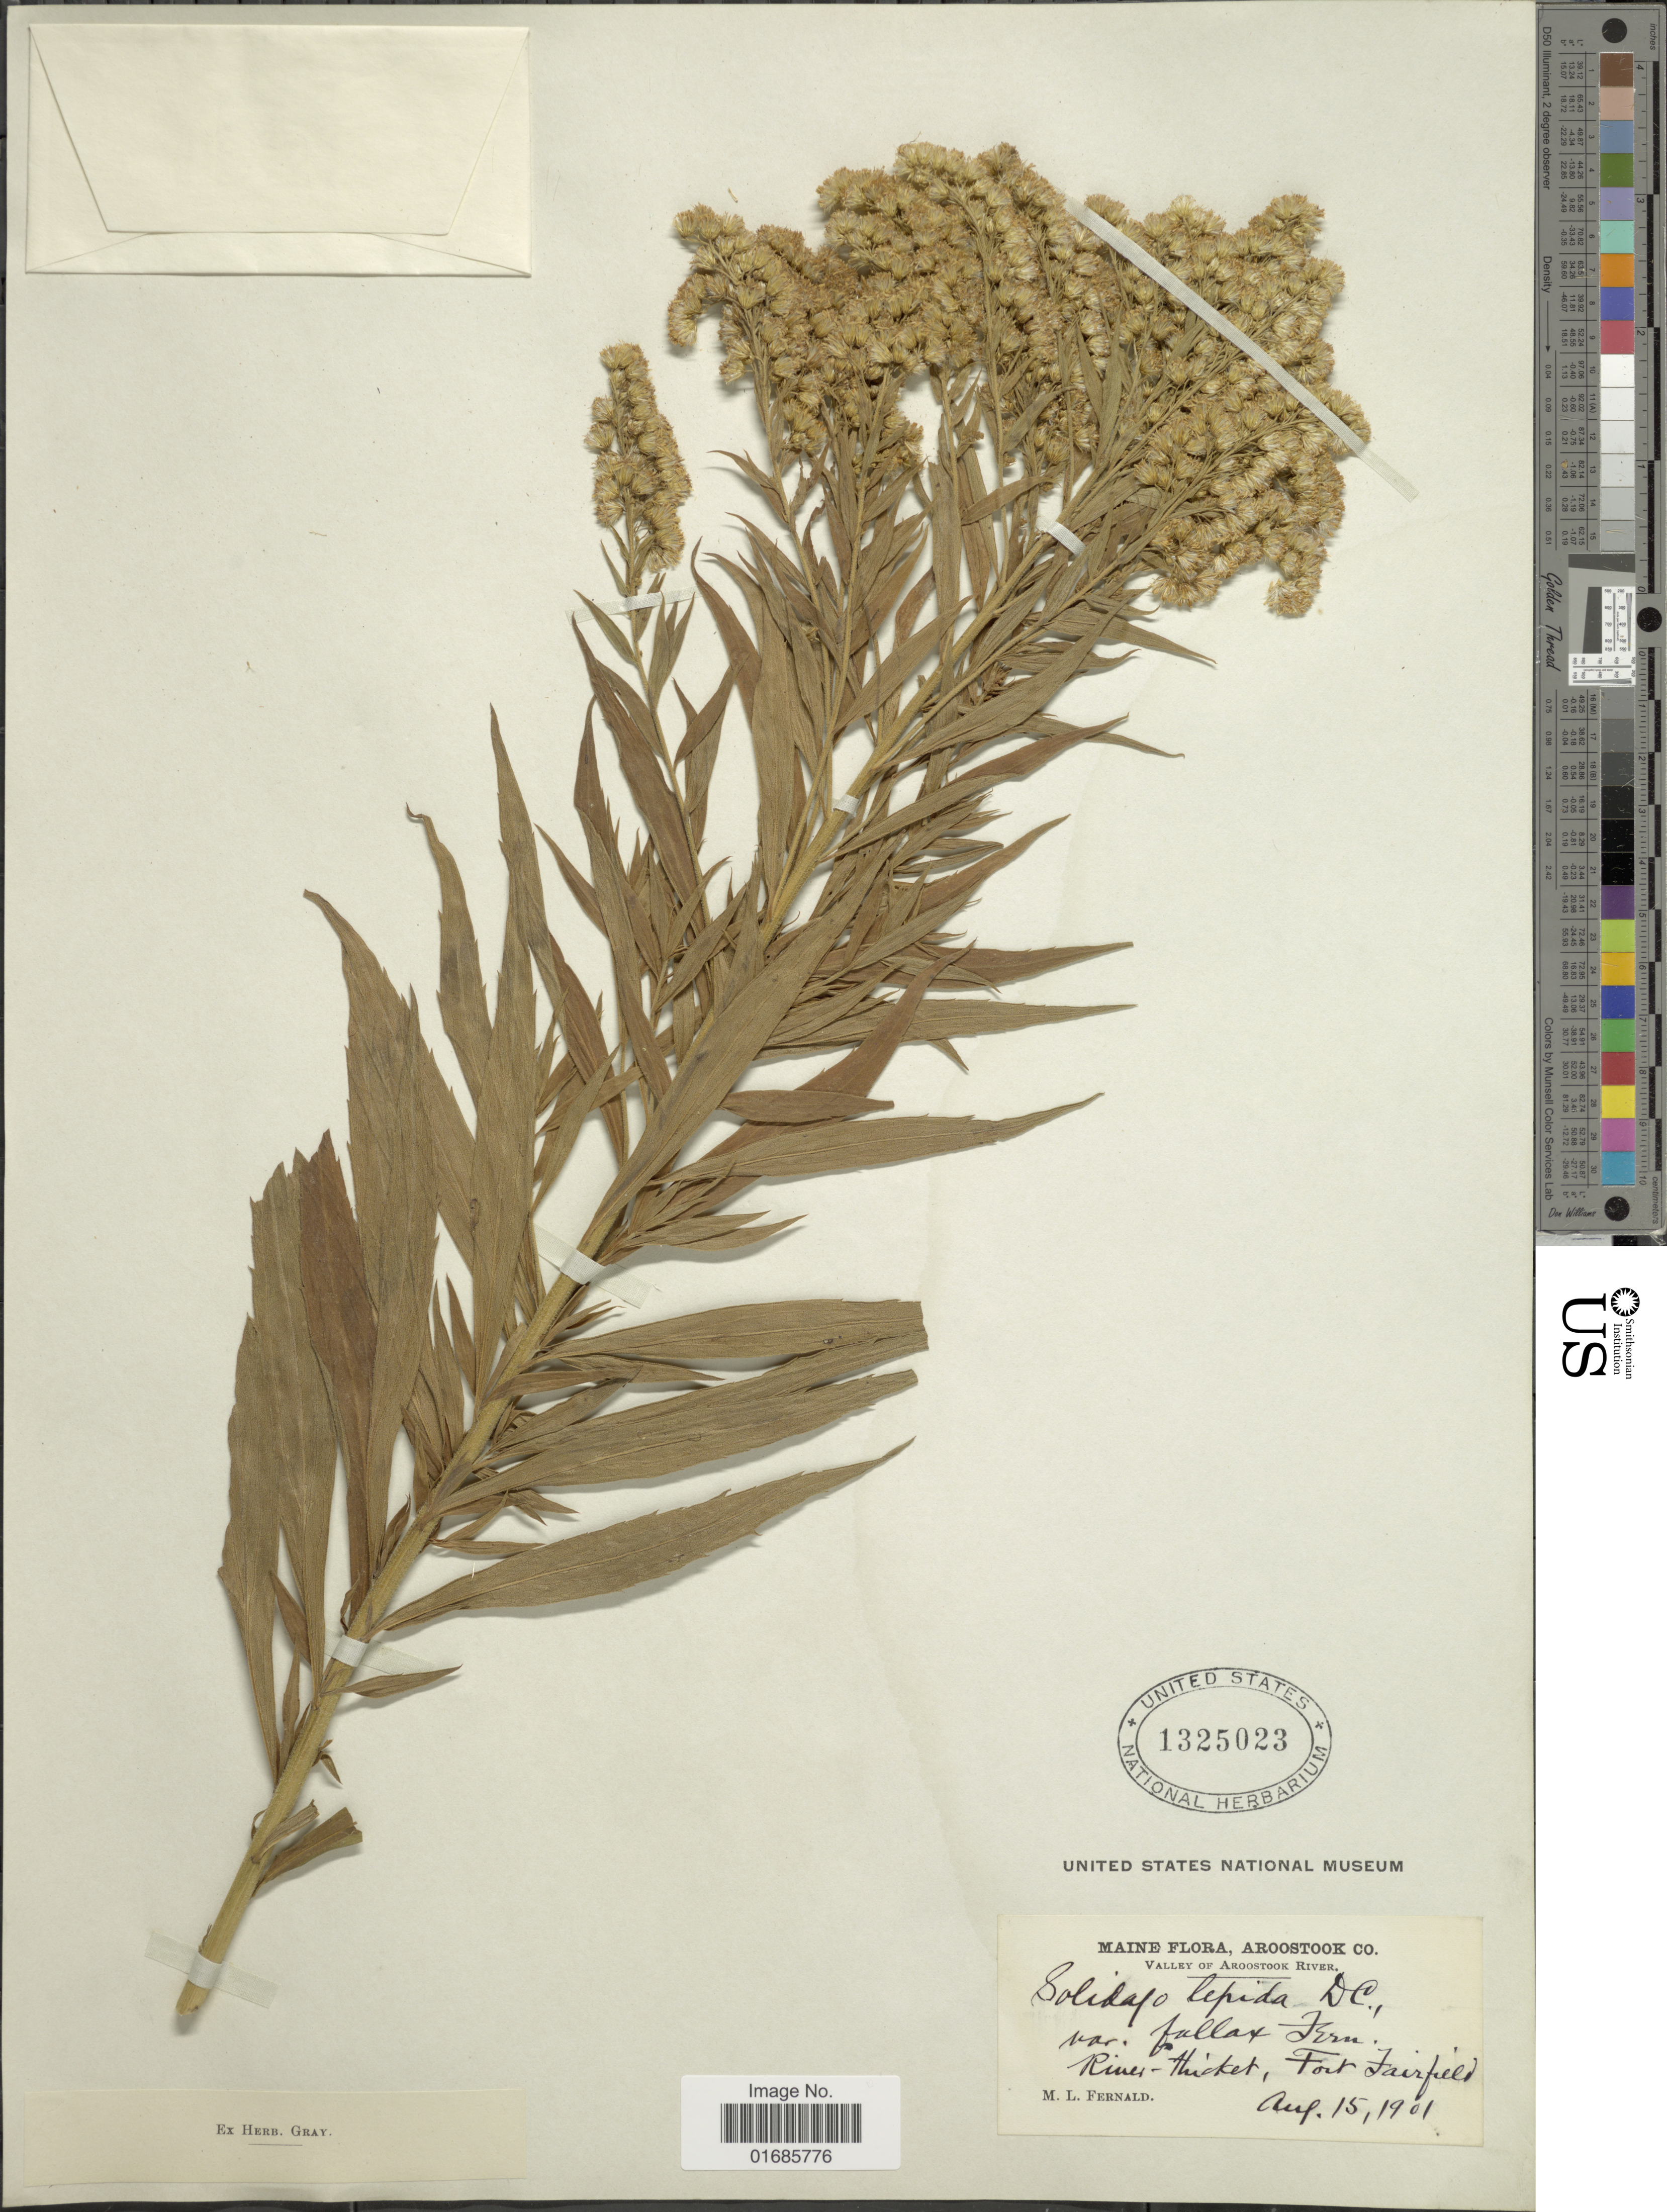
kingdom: Plantae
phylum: Tracheophyta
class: Magnoliopsida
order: Asterales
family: Asteraceae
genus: Solidago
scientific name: Solidago canadensis var. salebrosa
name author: (Piper) M.E. Jones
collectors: M. L. Fernald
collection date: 1901-08-15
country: United States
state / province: Maine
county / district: Aroostook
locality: Valley of Aroostook River, Fort Fairfield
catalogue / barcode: US 1325023